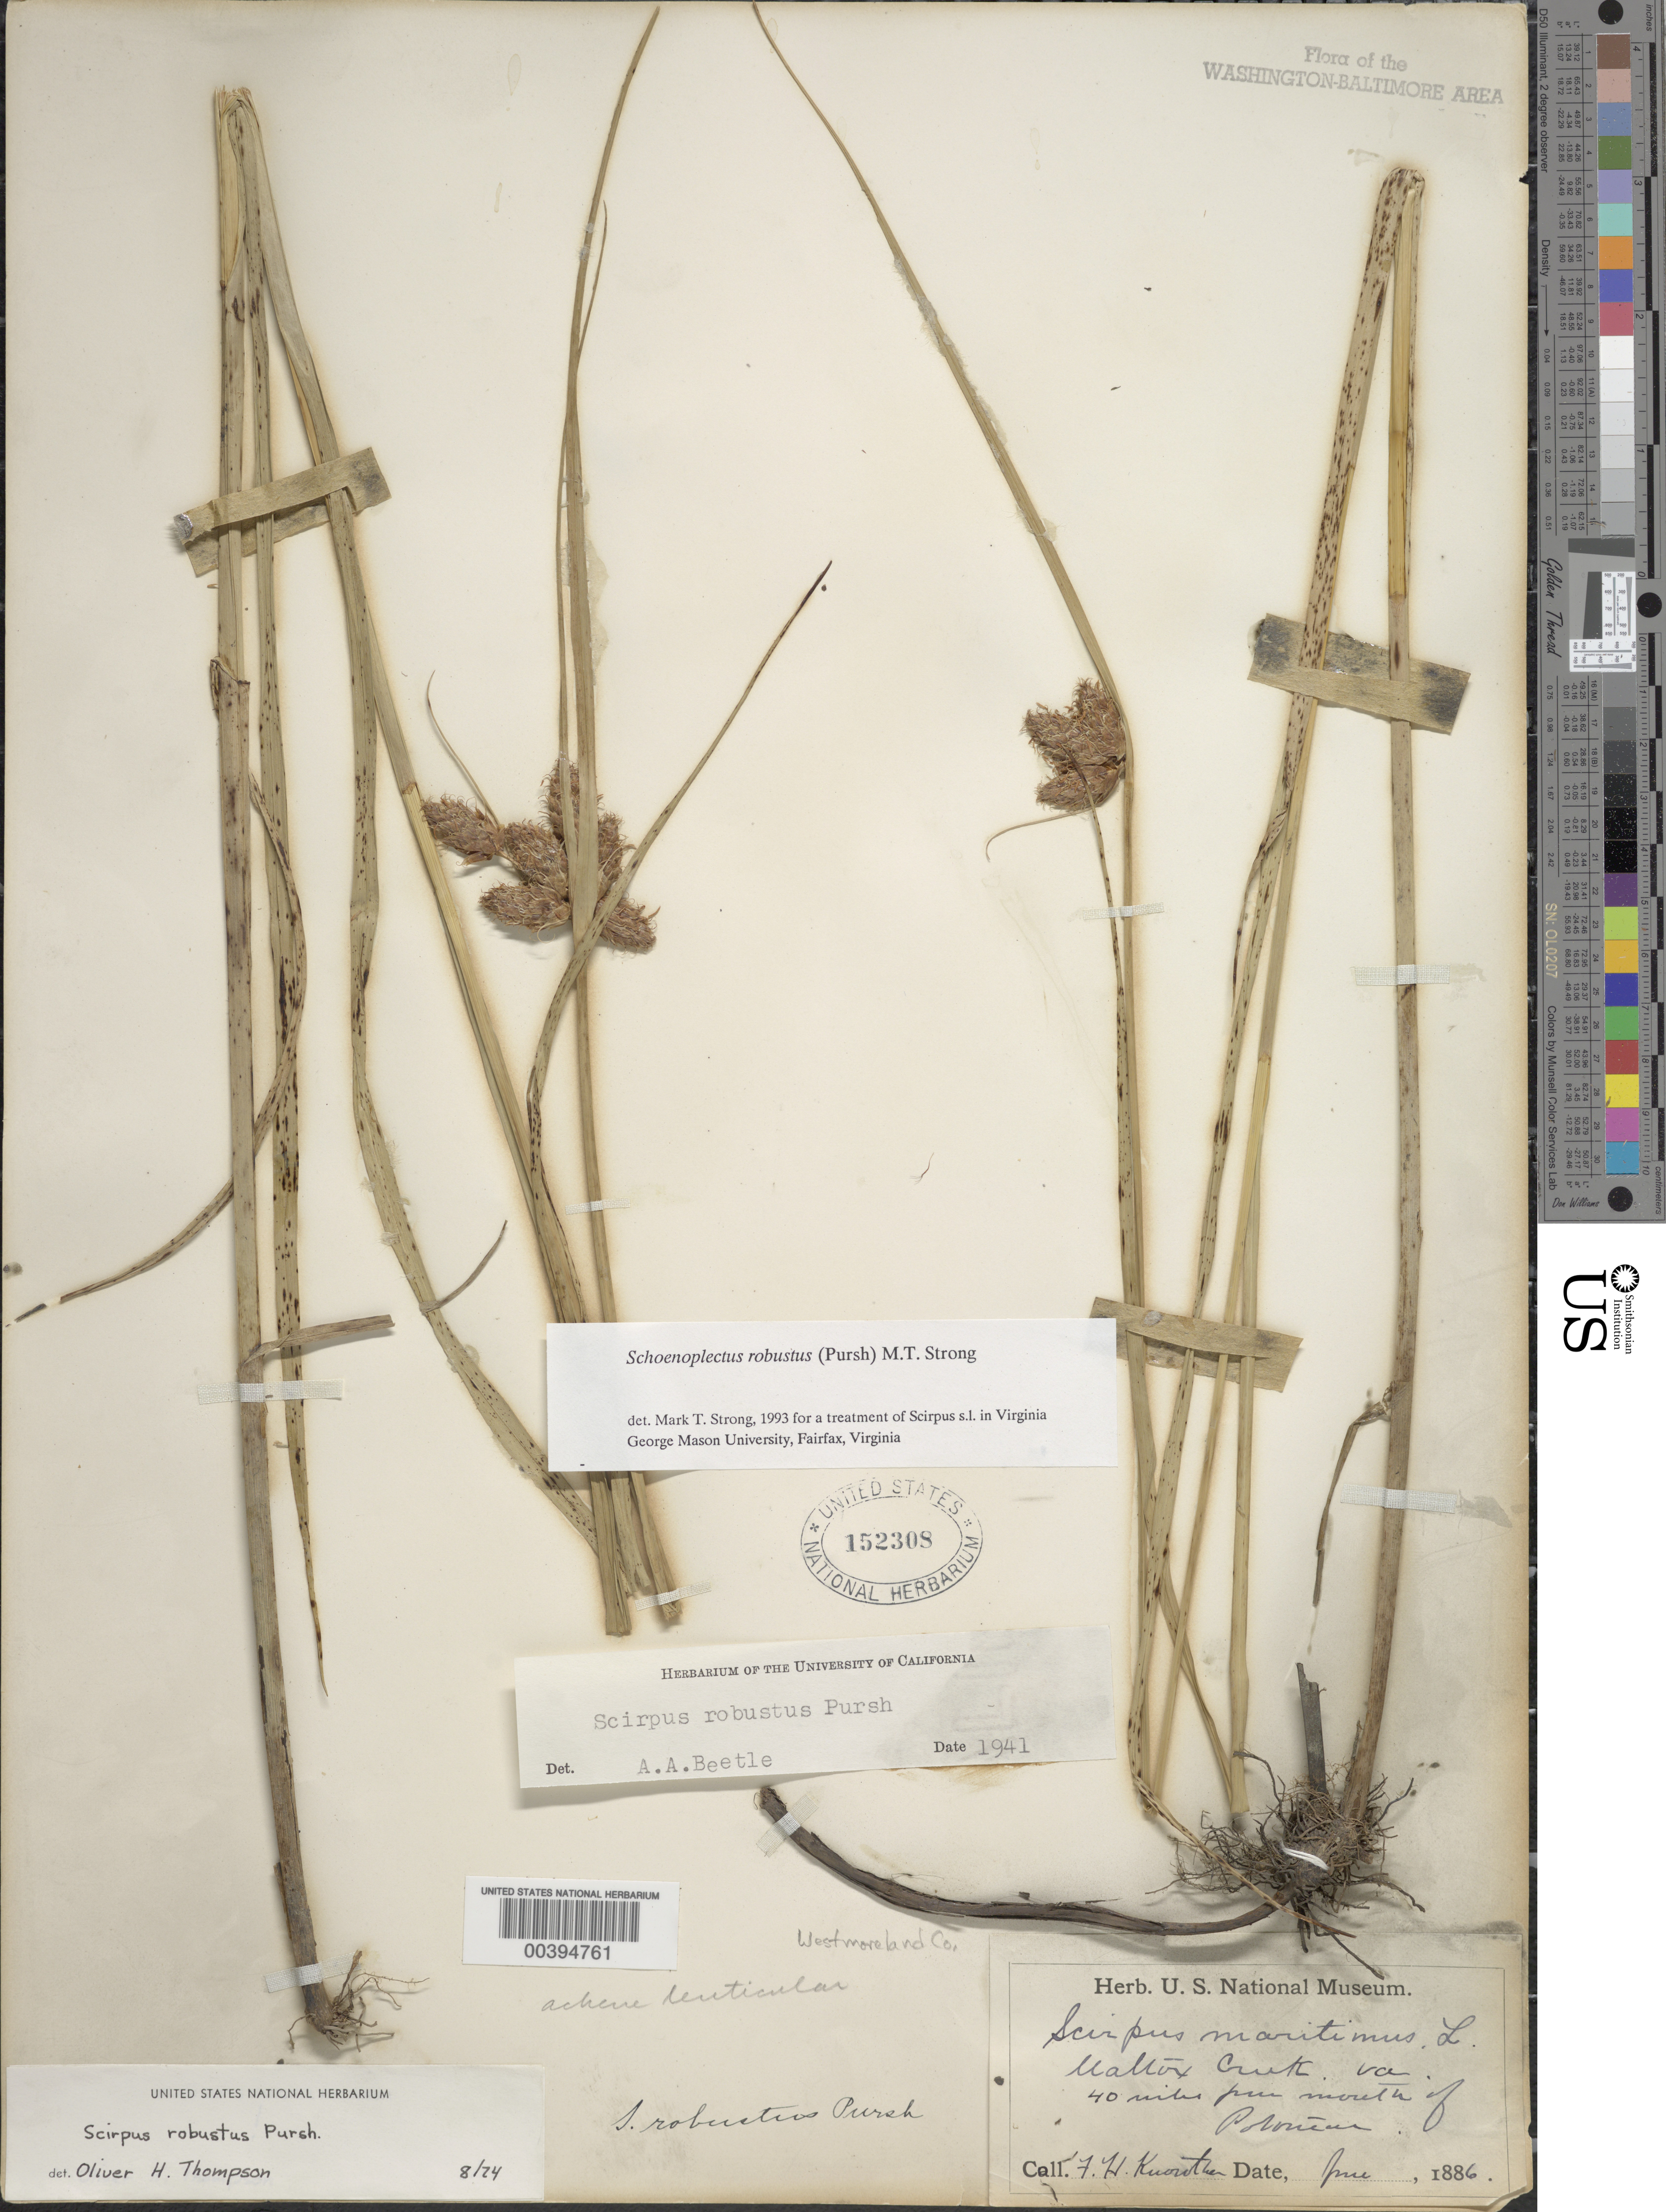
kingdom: Plantae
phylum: Tracheophyta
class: Liliopsida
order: Poales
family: Cyperaceae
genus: Bolboschoenus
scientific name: Bolboschoenus robustus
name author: (Pursh) Soják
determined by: Strong, M. T., (US), Smithsonian Institution - National Museum of Natural History (UNITED STATES)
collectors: F. H. Knowlton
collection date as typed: Jun 1886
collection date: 1886-06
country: United States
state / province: Virginia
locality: Maltox Creek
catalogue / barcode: US 152308